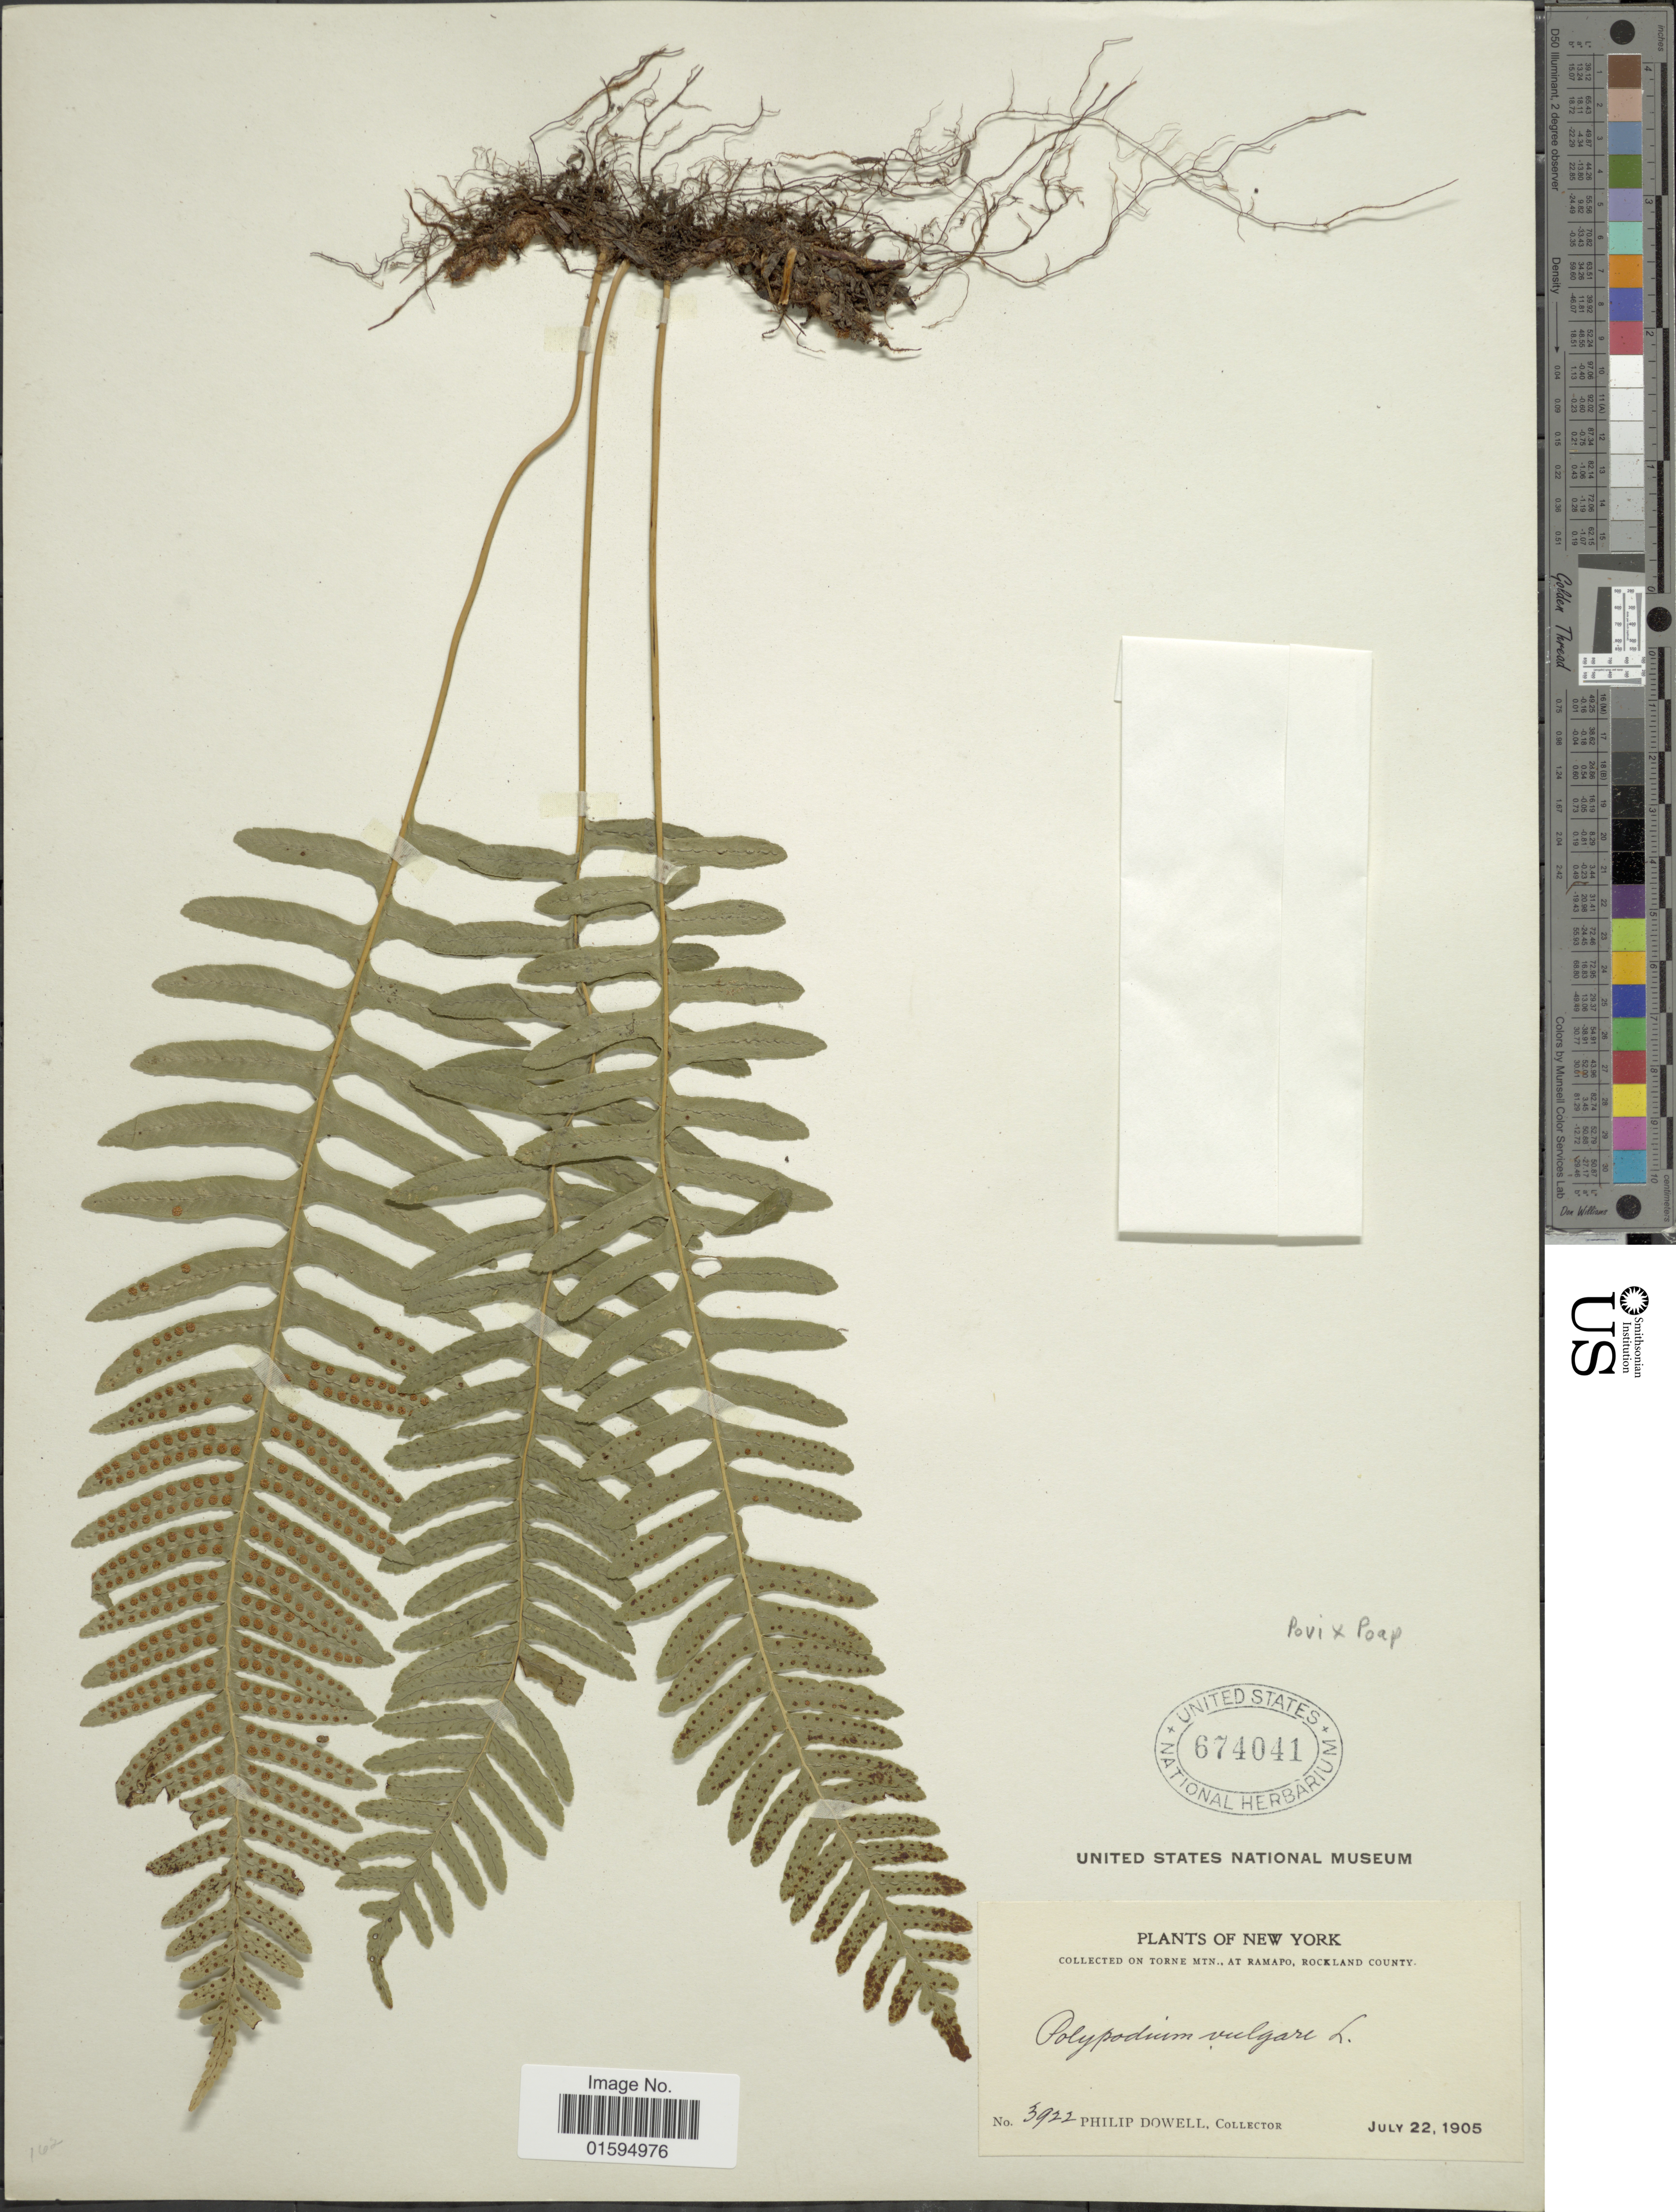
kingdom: Plantae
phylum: Tracheophyta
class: Polypodiopsida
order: Polypodiales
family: Polypodiaceae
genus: Polypodium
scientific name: Polypodium virginianum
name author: L.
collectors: P. Dowell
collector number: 3922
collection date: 1905-07-22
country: United States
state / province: New York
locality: OnTorne Mtn., At Ramapo, Rockland County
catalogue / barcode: US 674041